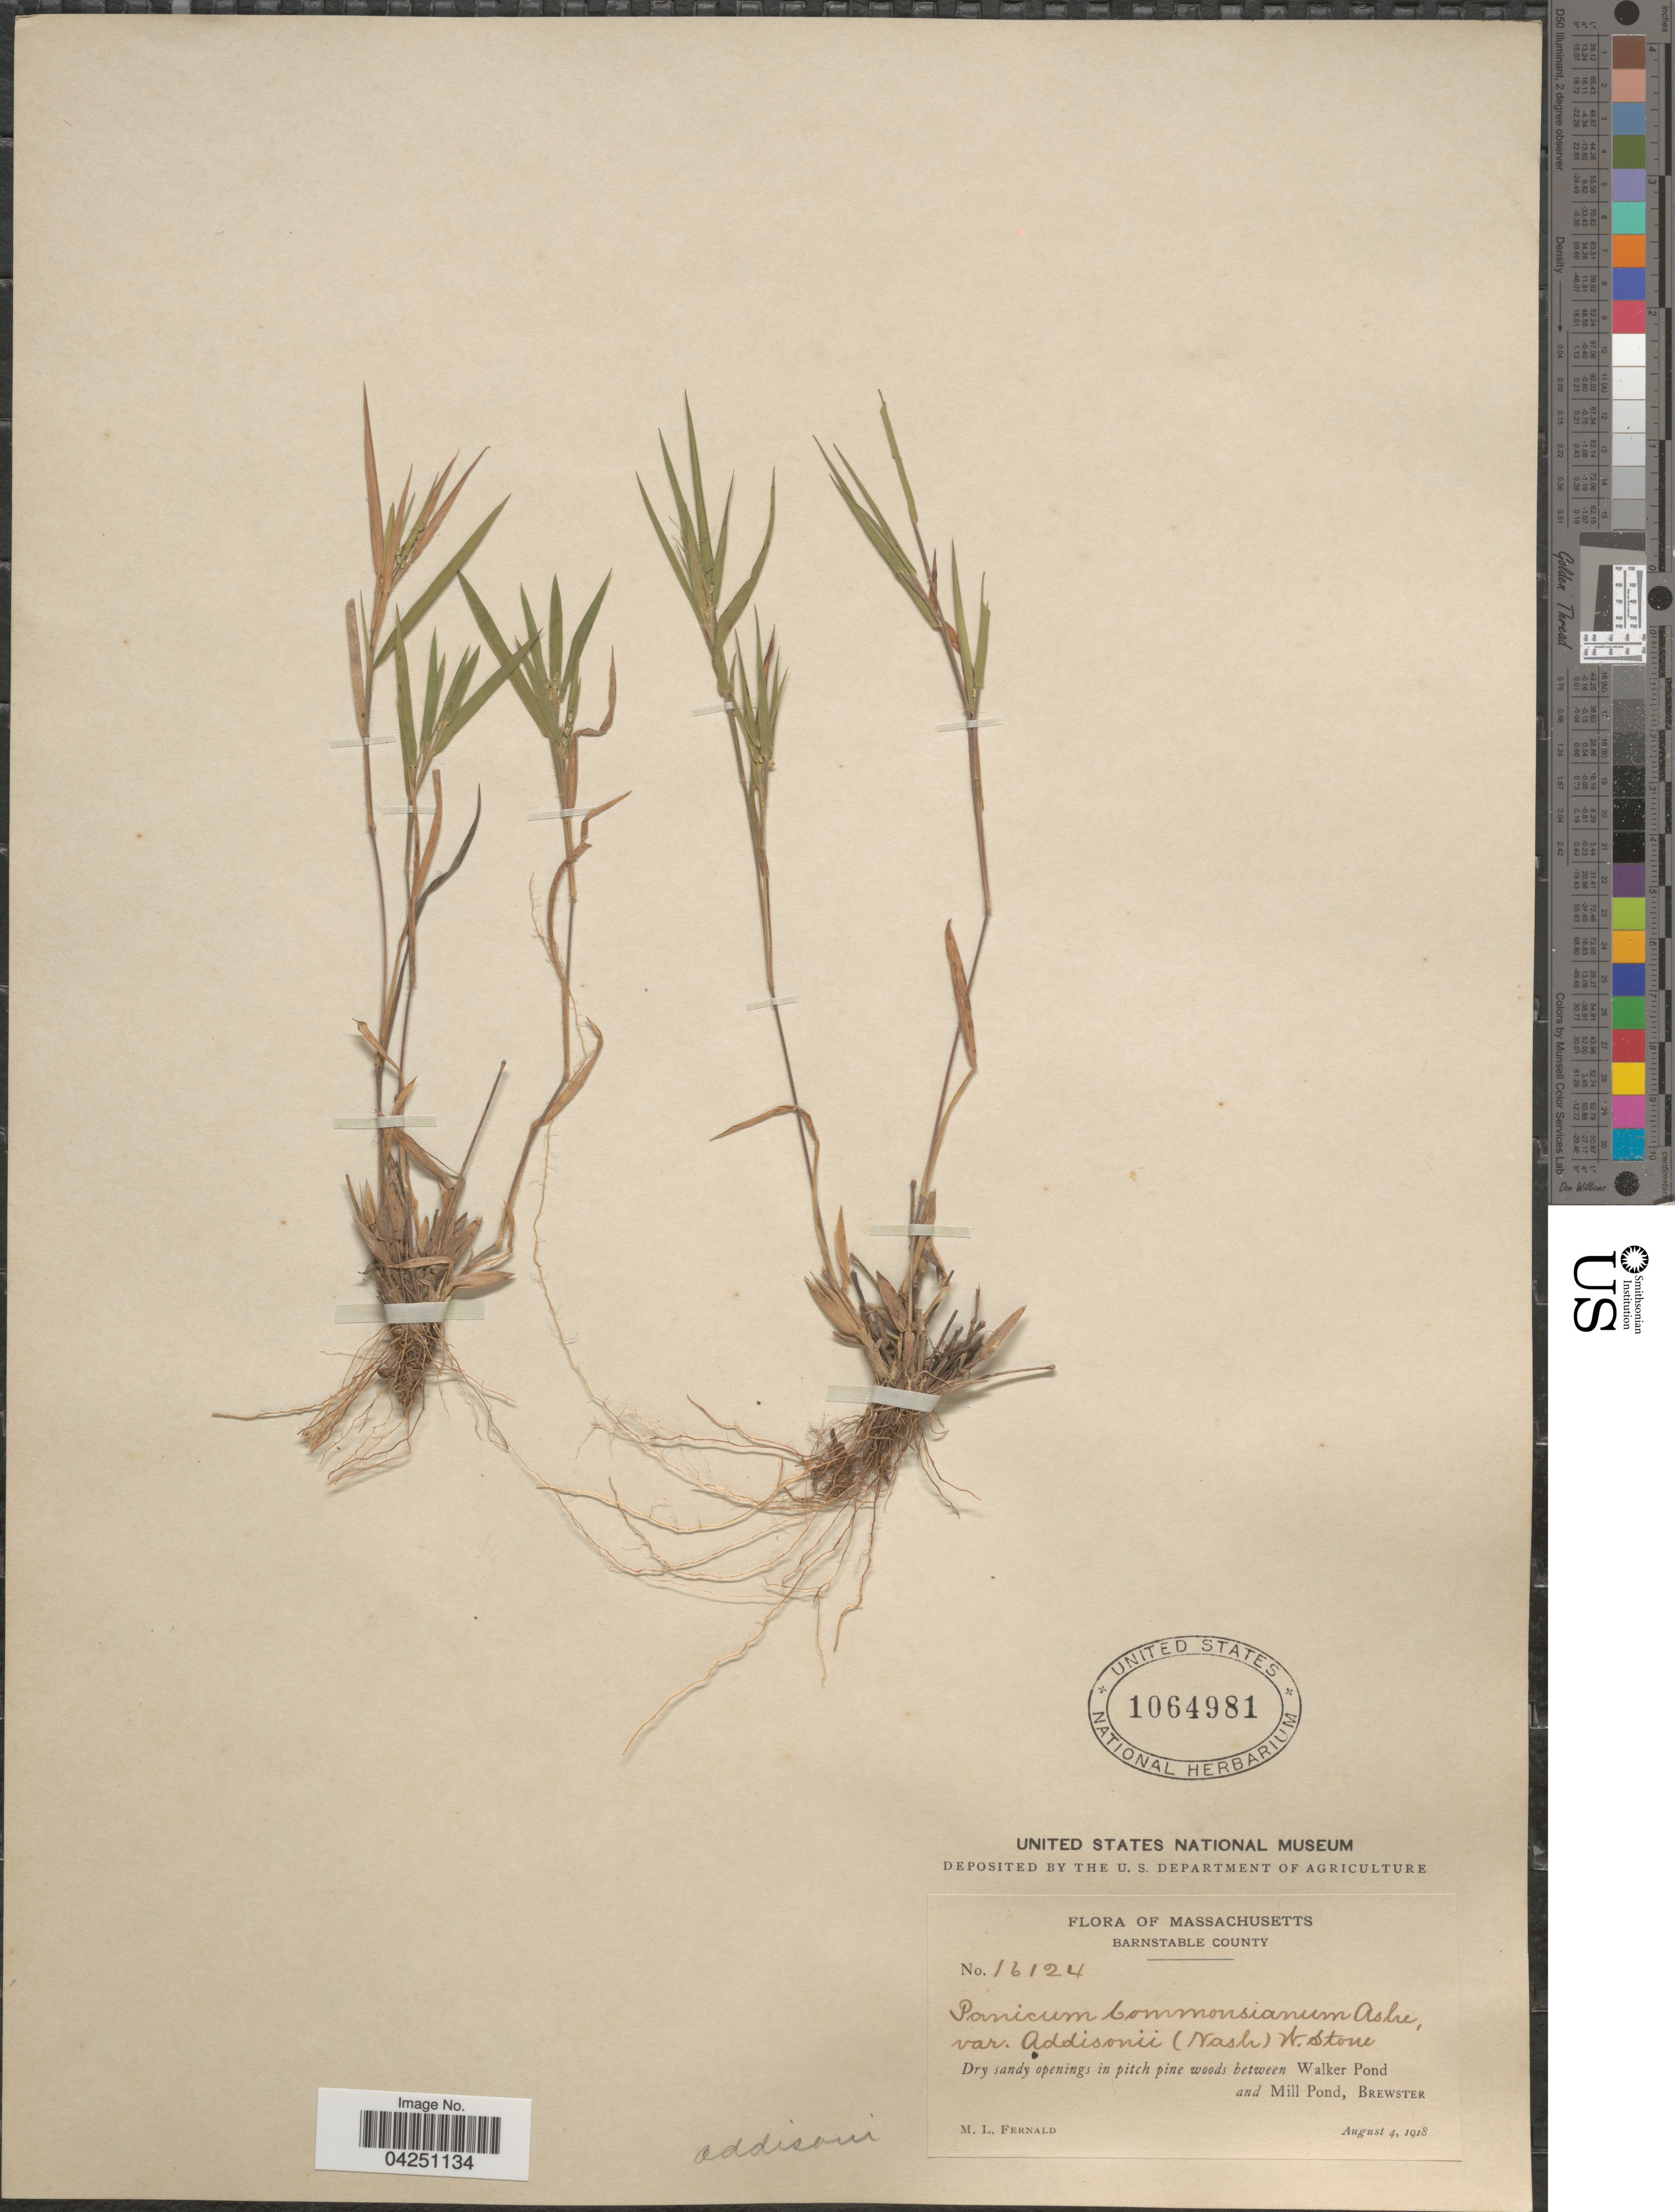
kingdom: Plantae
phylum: Tracheophyta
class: Liliopsida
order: Poales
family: Poaceae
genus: Dichanthelium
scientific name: Dichanthelium acuminatum var. acuminatum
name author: (Sw.) Gould & C.A. Clark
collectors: M. L. Fernald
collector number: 16124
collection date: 1918-08-04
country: United States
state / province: Massachusetts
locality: Barnstable County. Dry sandy openings in pitch pine woods between Walker Pond and Mill Pond, Brewster.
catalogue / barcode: US 1064981